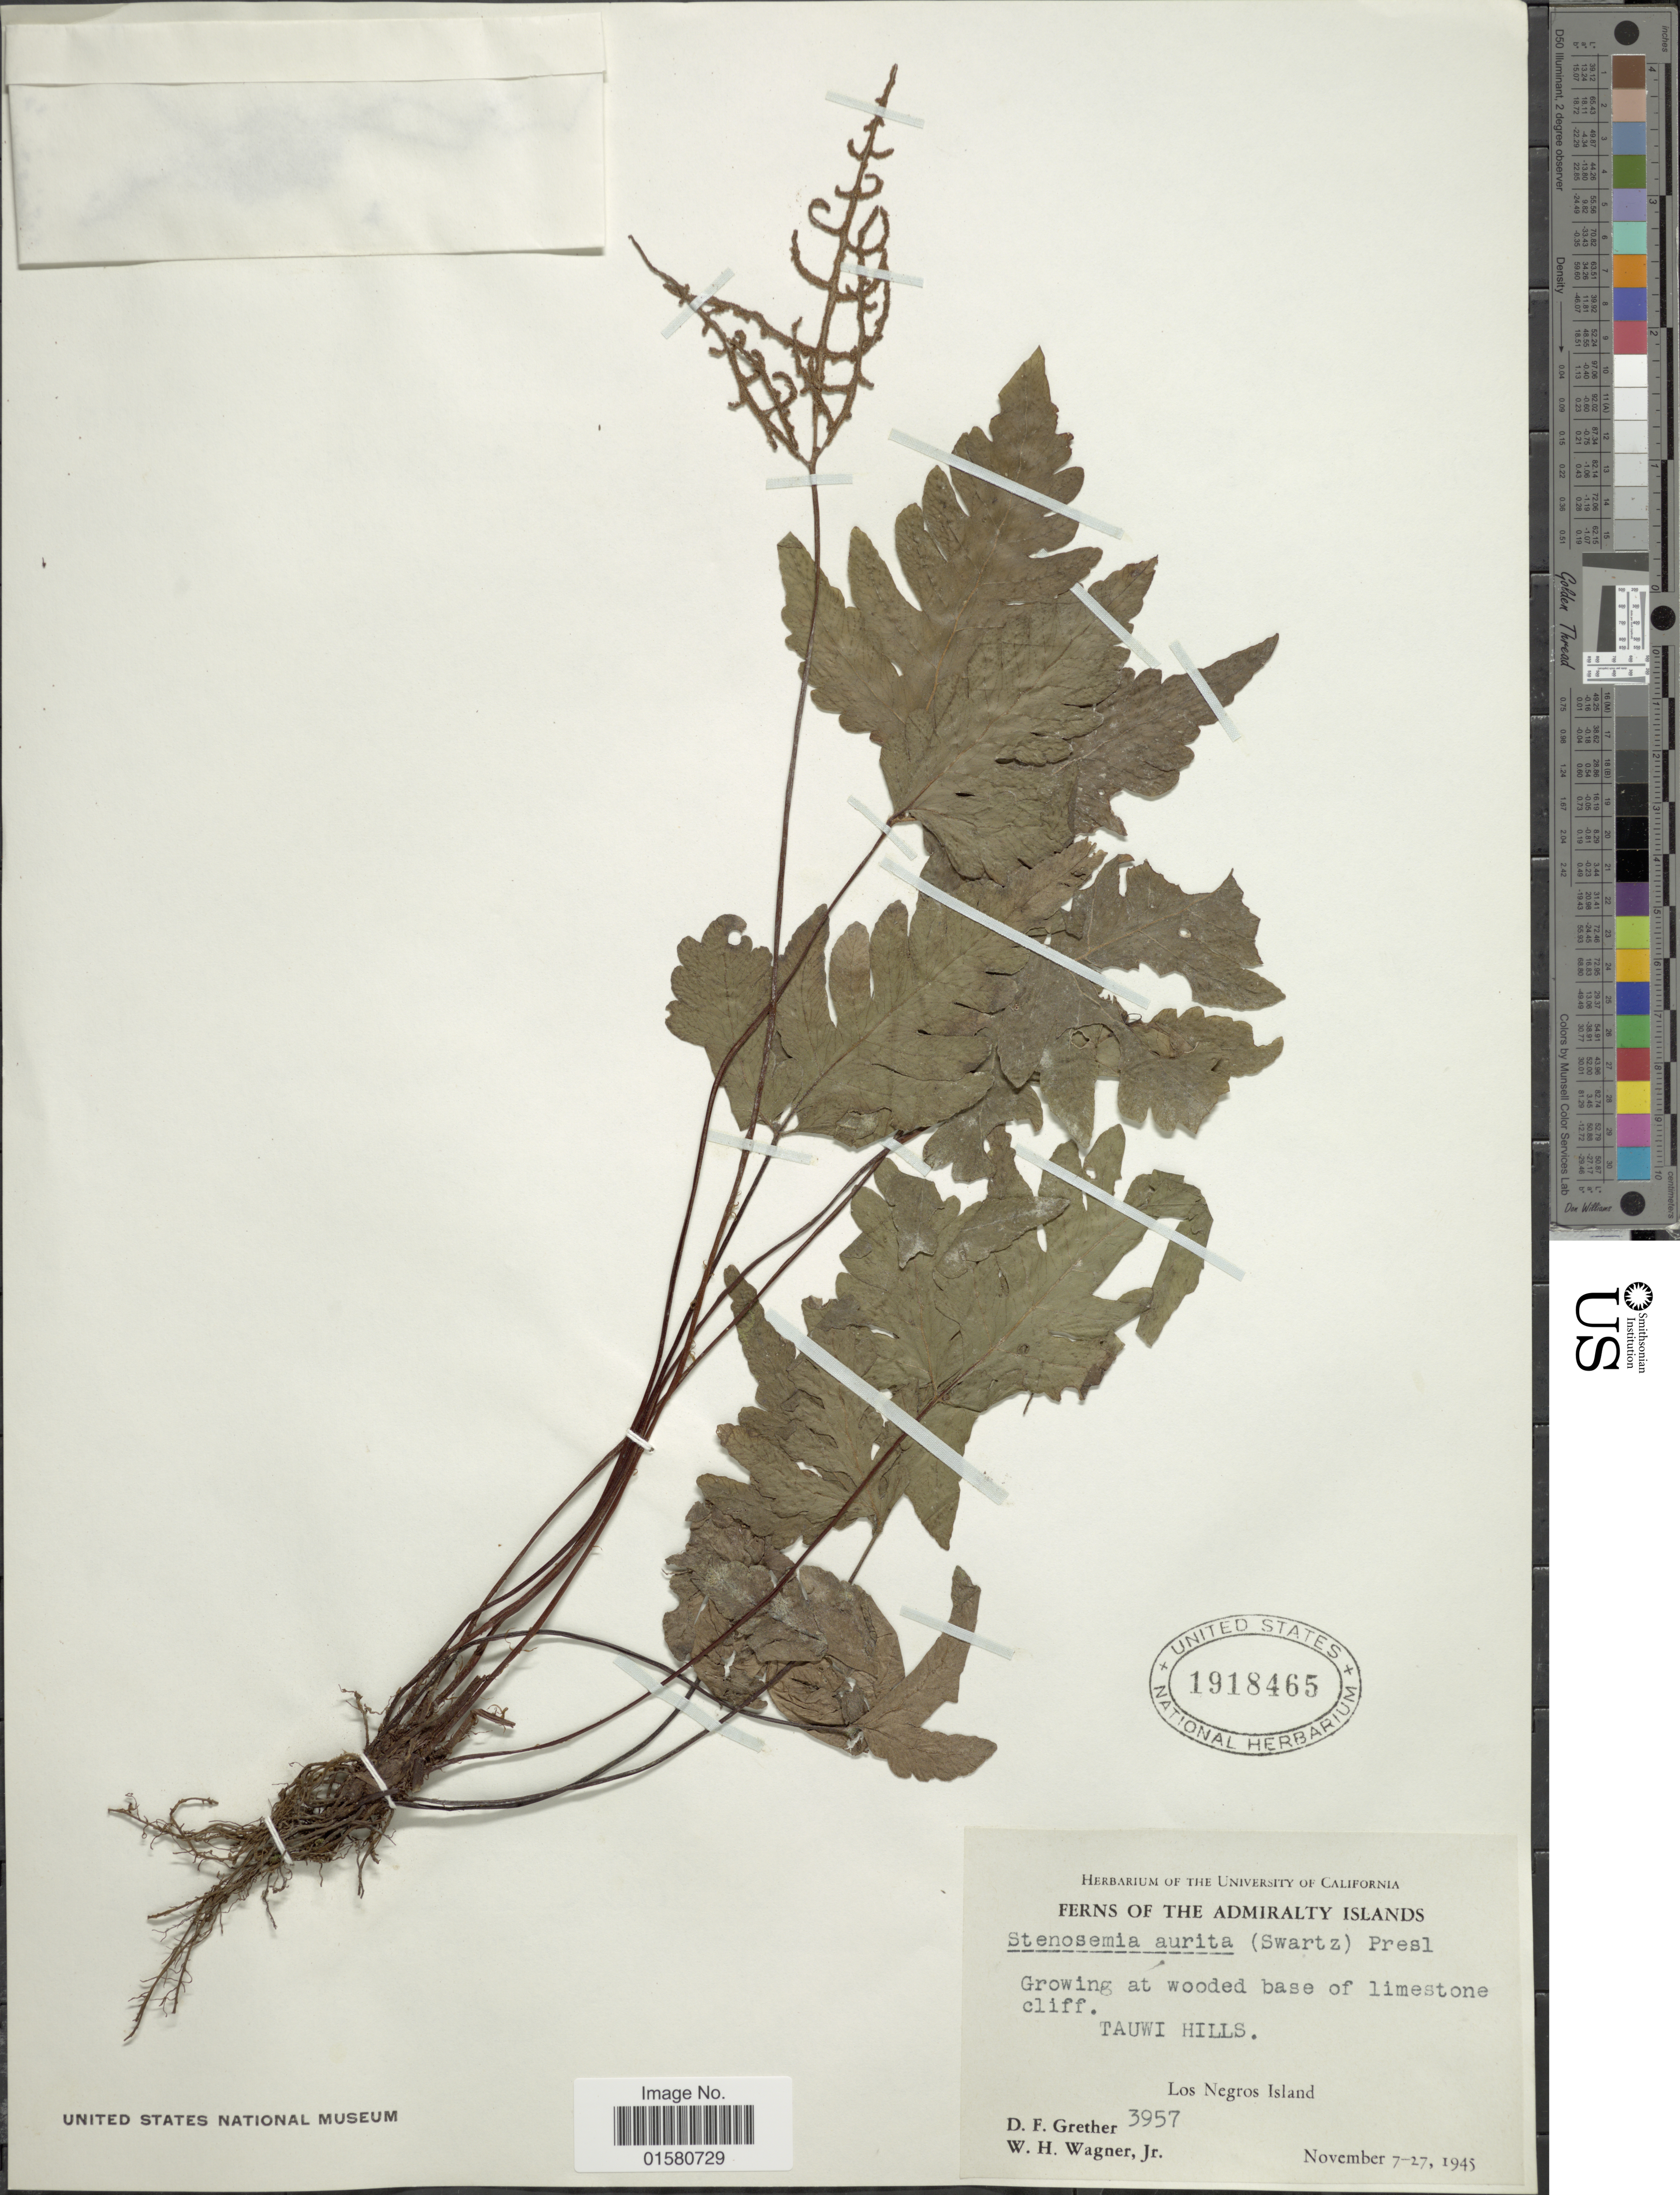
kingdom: Plantae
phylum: Tracheophyta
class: Polypodiopsida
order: Polypodiales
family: Tectariaceae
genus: Tectaria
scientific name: Tectaria aurita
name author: (Sw.) Chandra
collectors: D. F. Grether & W. H. Wagner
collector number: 3957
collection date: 1945-11-07/1945-11-27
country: Papua New Guinea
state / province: Manus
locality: The Admiralty islands. Tauwi Hills. Los Negros Island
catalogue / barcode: US 1918465